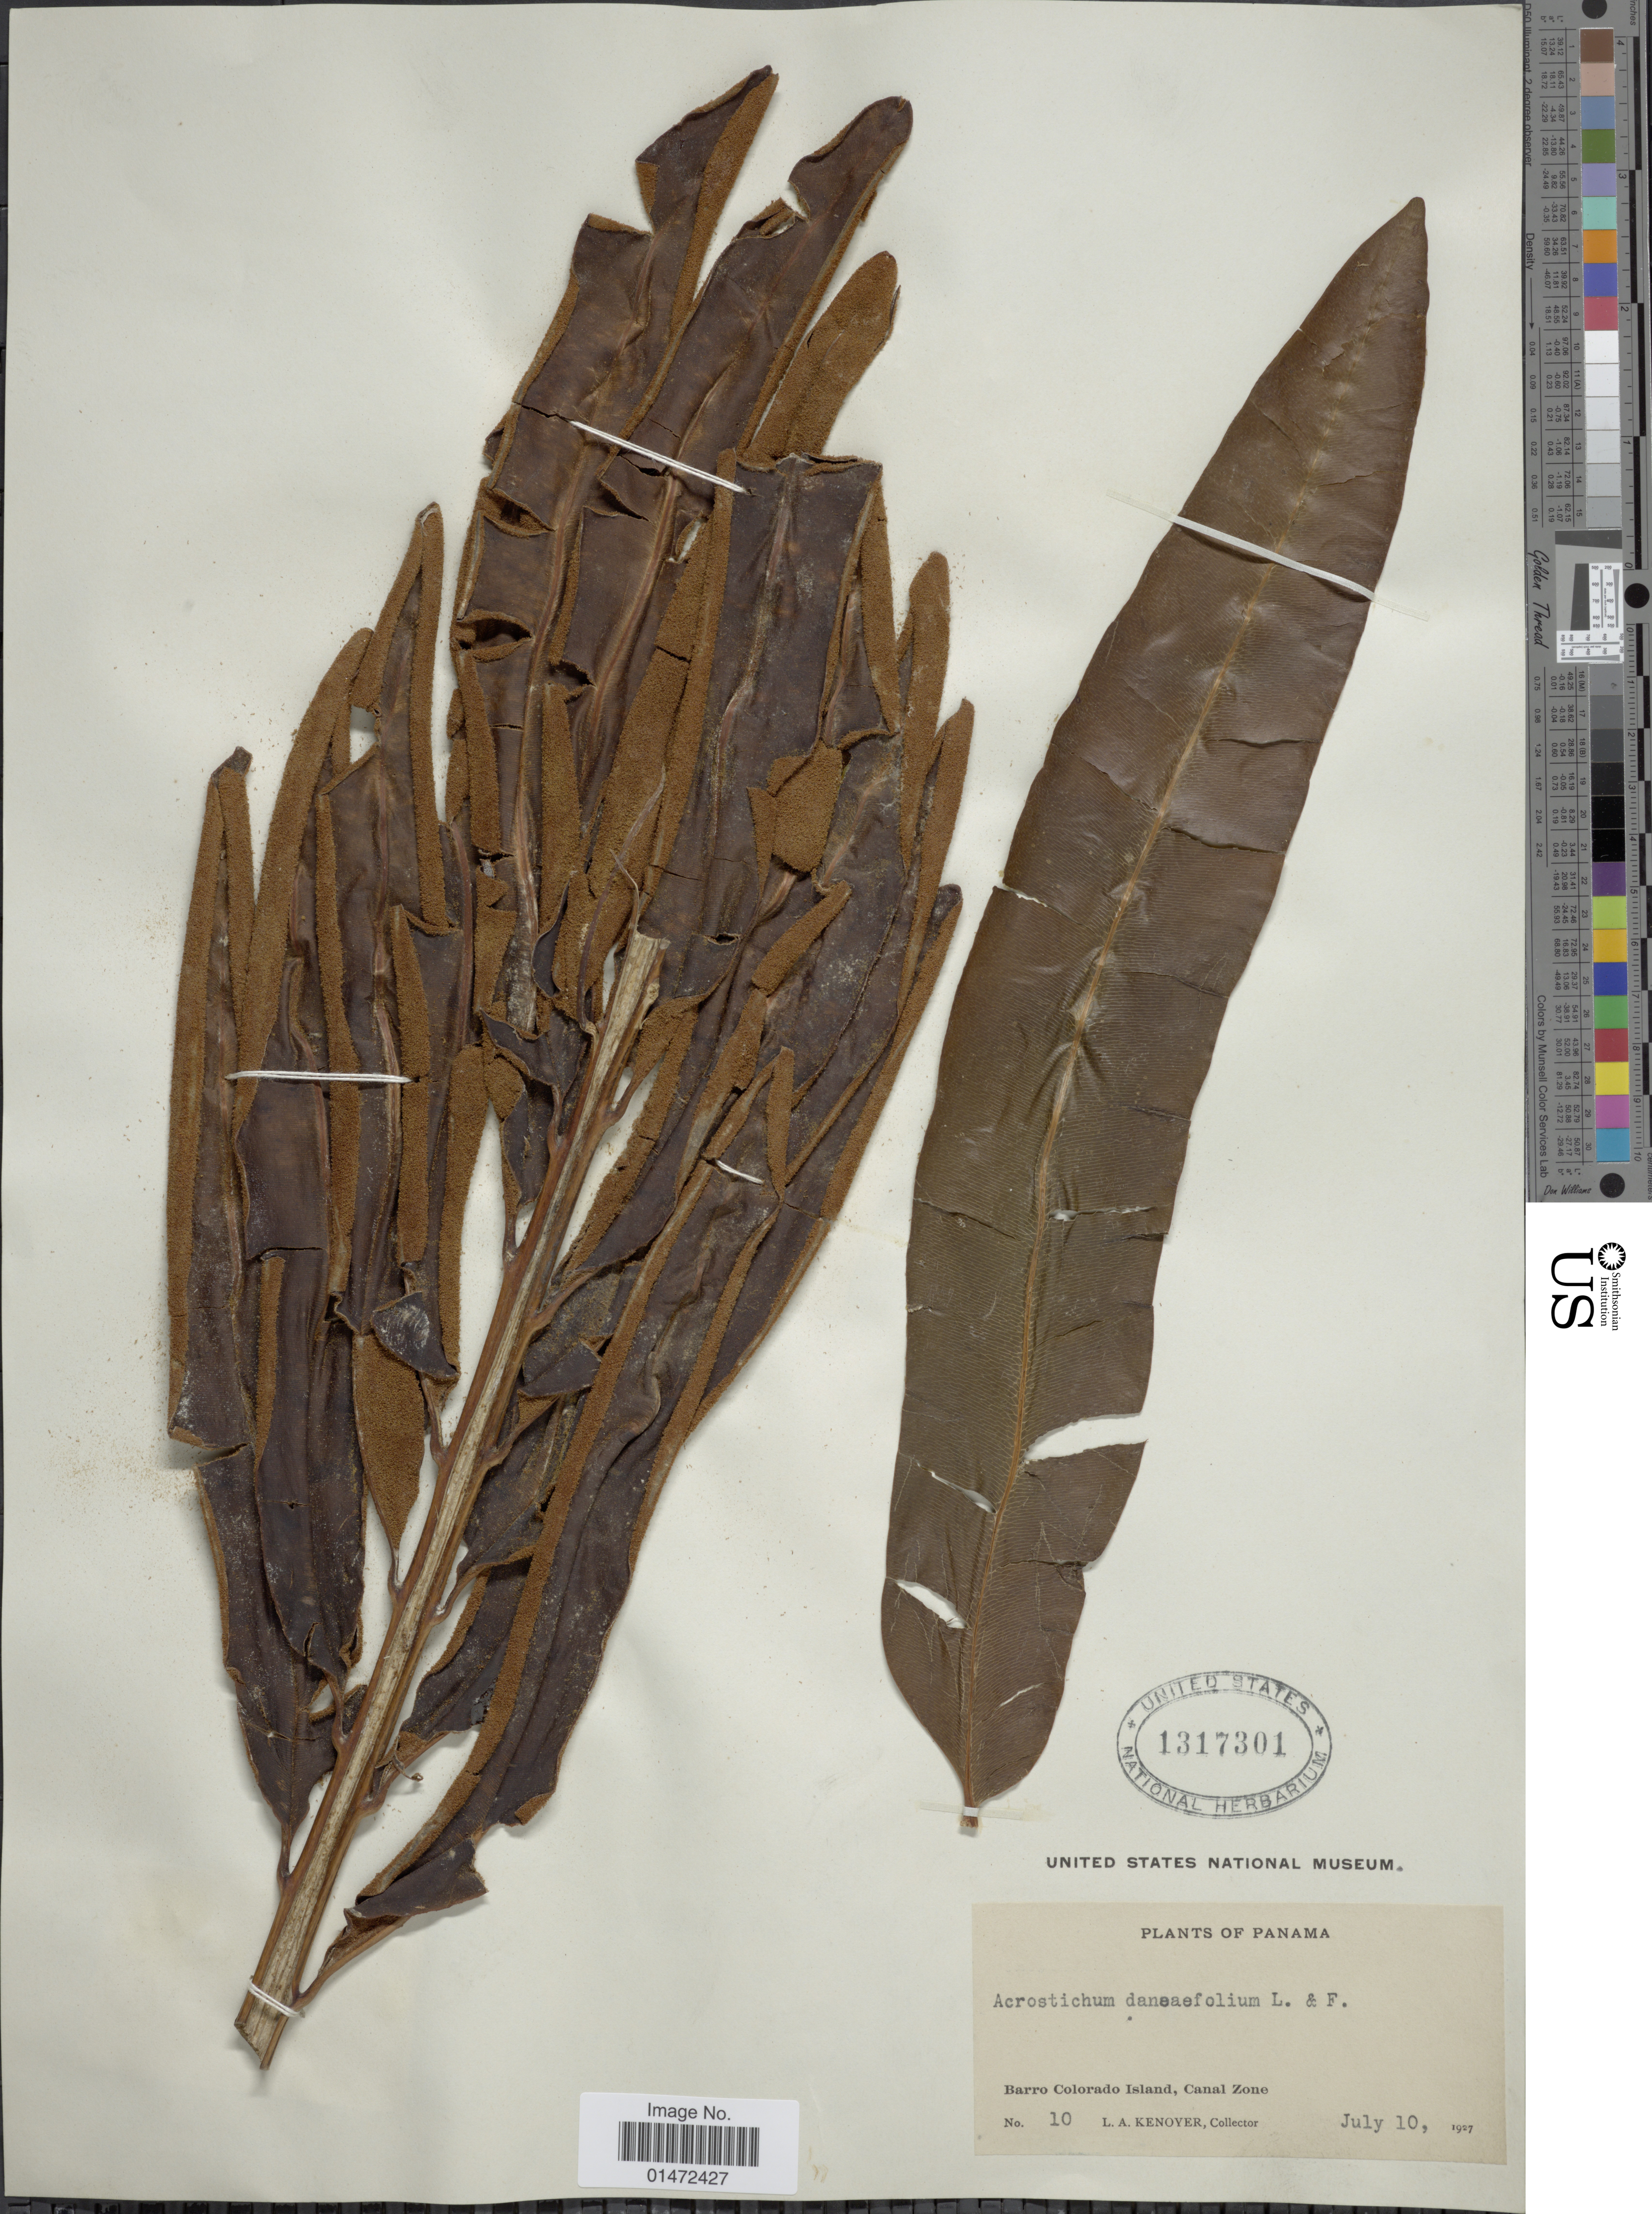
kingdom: Plantae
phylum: Tracheophyta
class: Polypodiopsida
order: Polypodiales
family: Pteridaceae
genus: Acrostichum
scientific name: Acrostichum danaeifolium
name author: Langsd. & Fisch.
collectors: L. Kenover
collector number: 10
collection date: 1927-07-10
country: Panama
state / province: Panamá Oeste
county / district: Canal Zone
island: Barro Colorado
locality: Barro Colorado Island, Canal Zone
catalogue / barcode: US 1317301